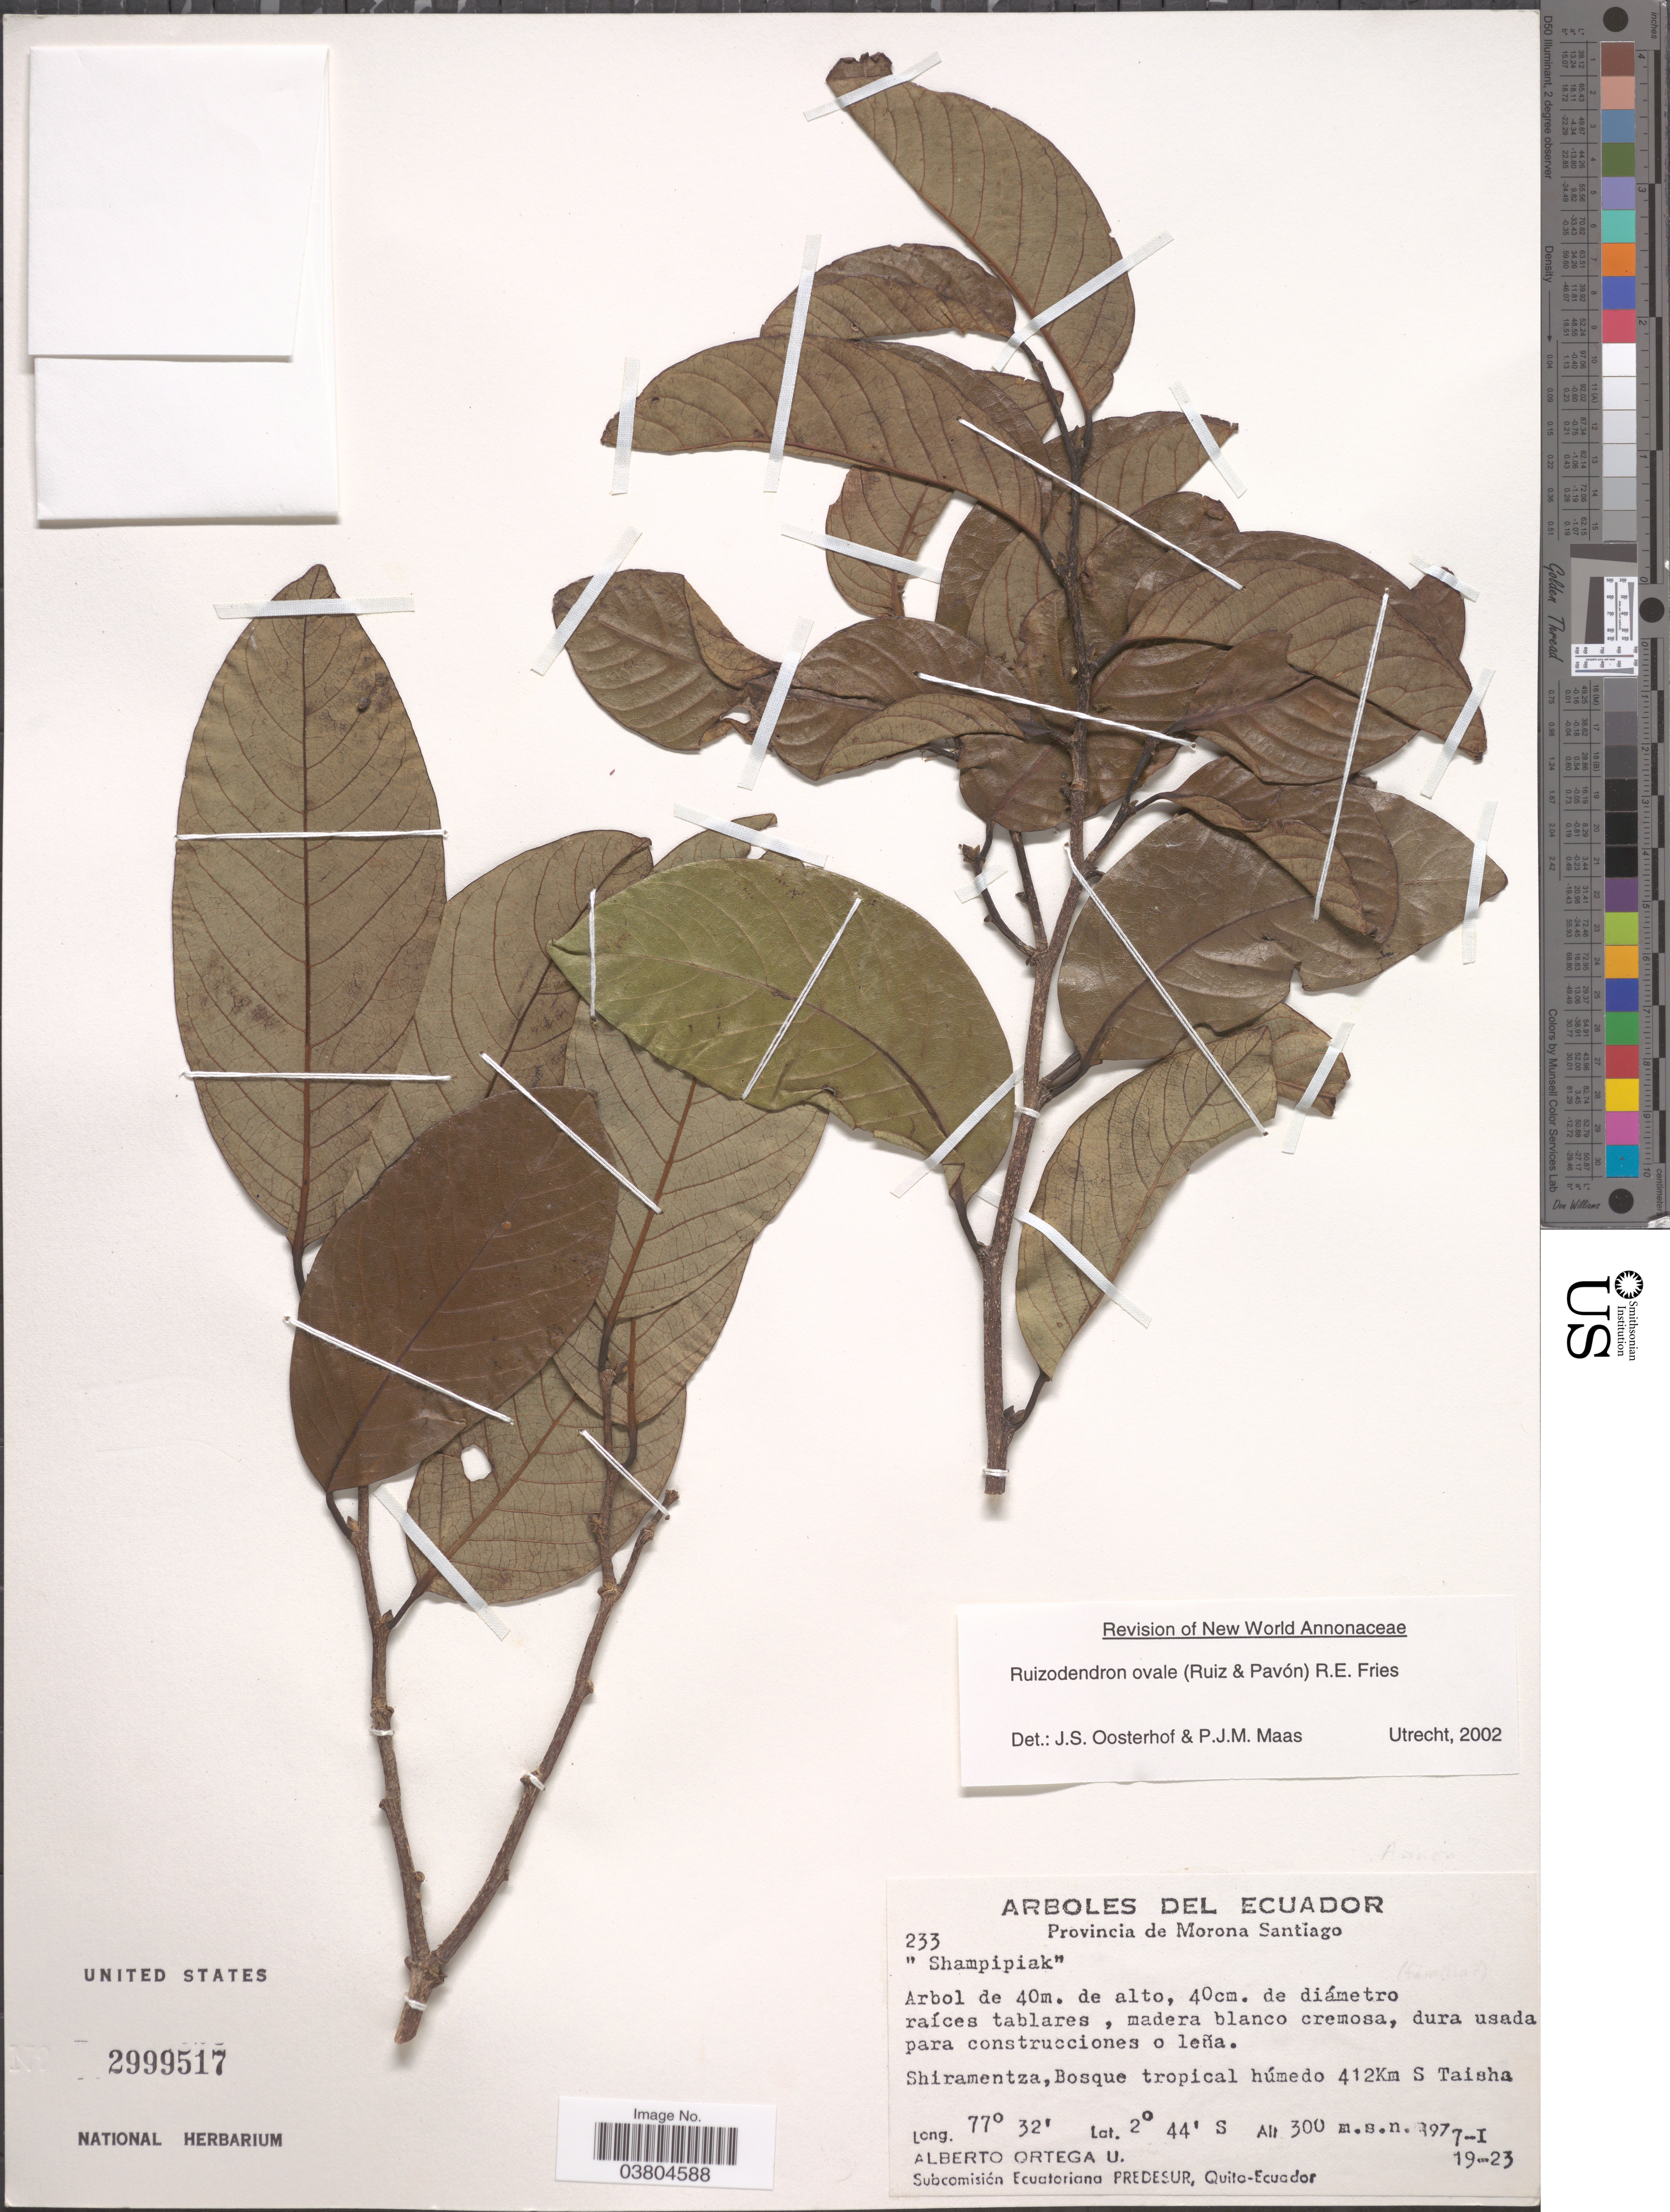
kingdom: Plantae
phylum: Tracheophyta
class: Magnoliopsida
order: Magnoliales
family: Annonaceae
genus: Ruizodendron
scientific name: Ruizodendron ovale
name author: (Ruiz & Pav.) R.E. Fr.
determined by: Oosterhof, J. S.; Maas, P. J.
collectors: A. T. Ortega U.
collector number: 233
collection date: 1977-01-19/1977-01-23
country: Ecuador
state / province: Morona-Santiago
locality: Shiramentza, Bosque tropical húmedo 412Km S Taisha.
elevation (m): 300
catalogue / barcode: US 2999517